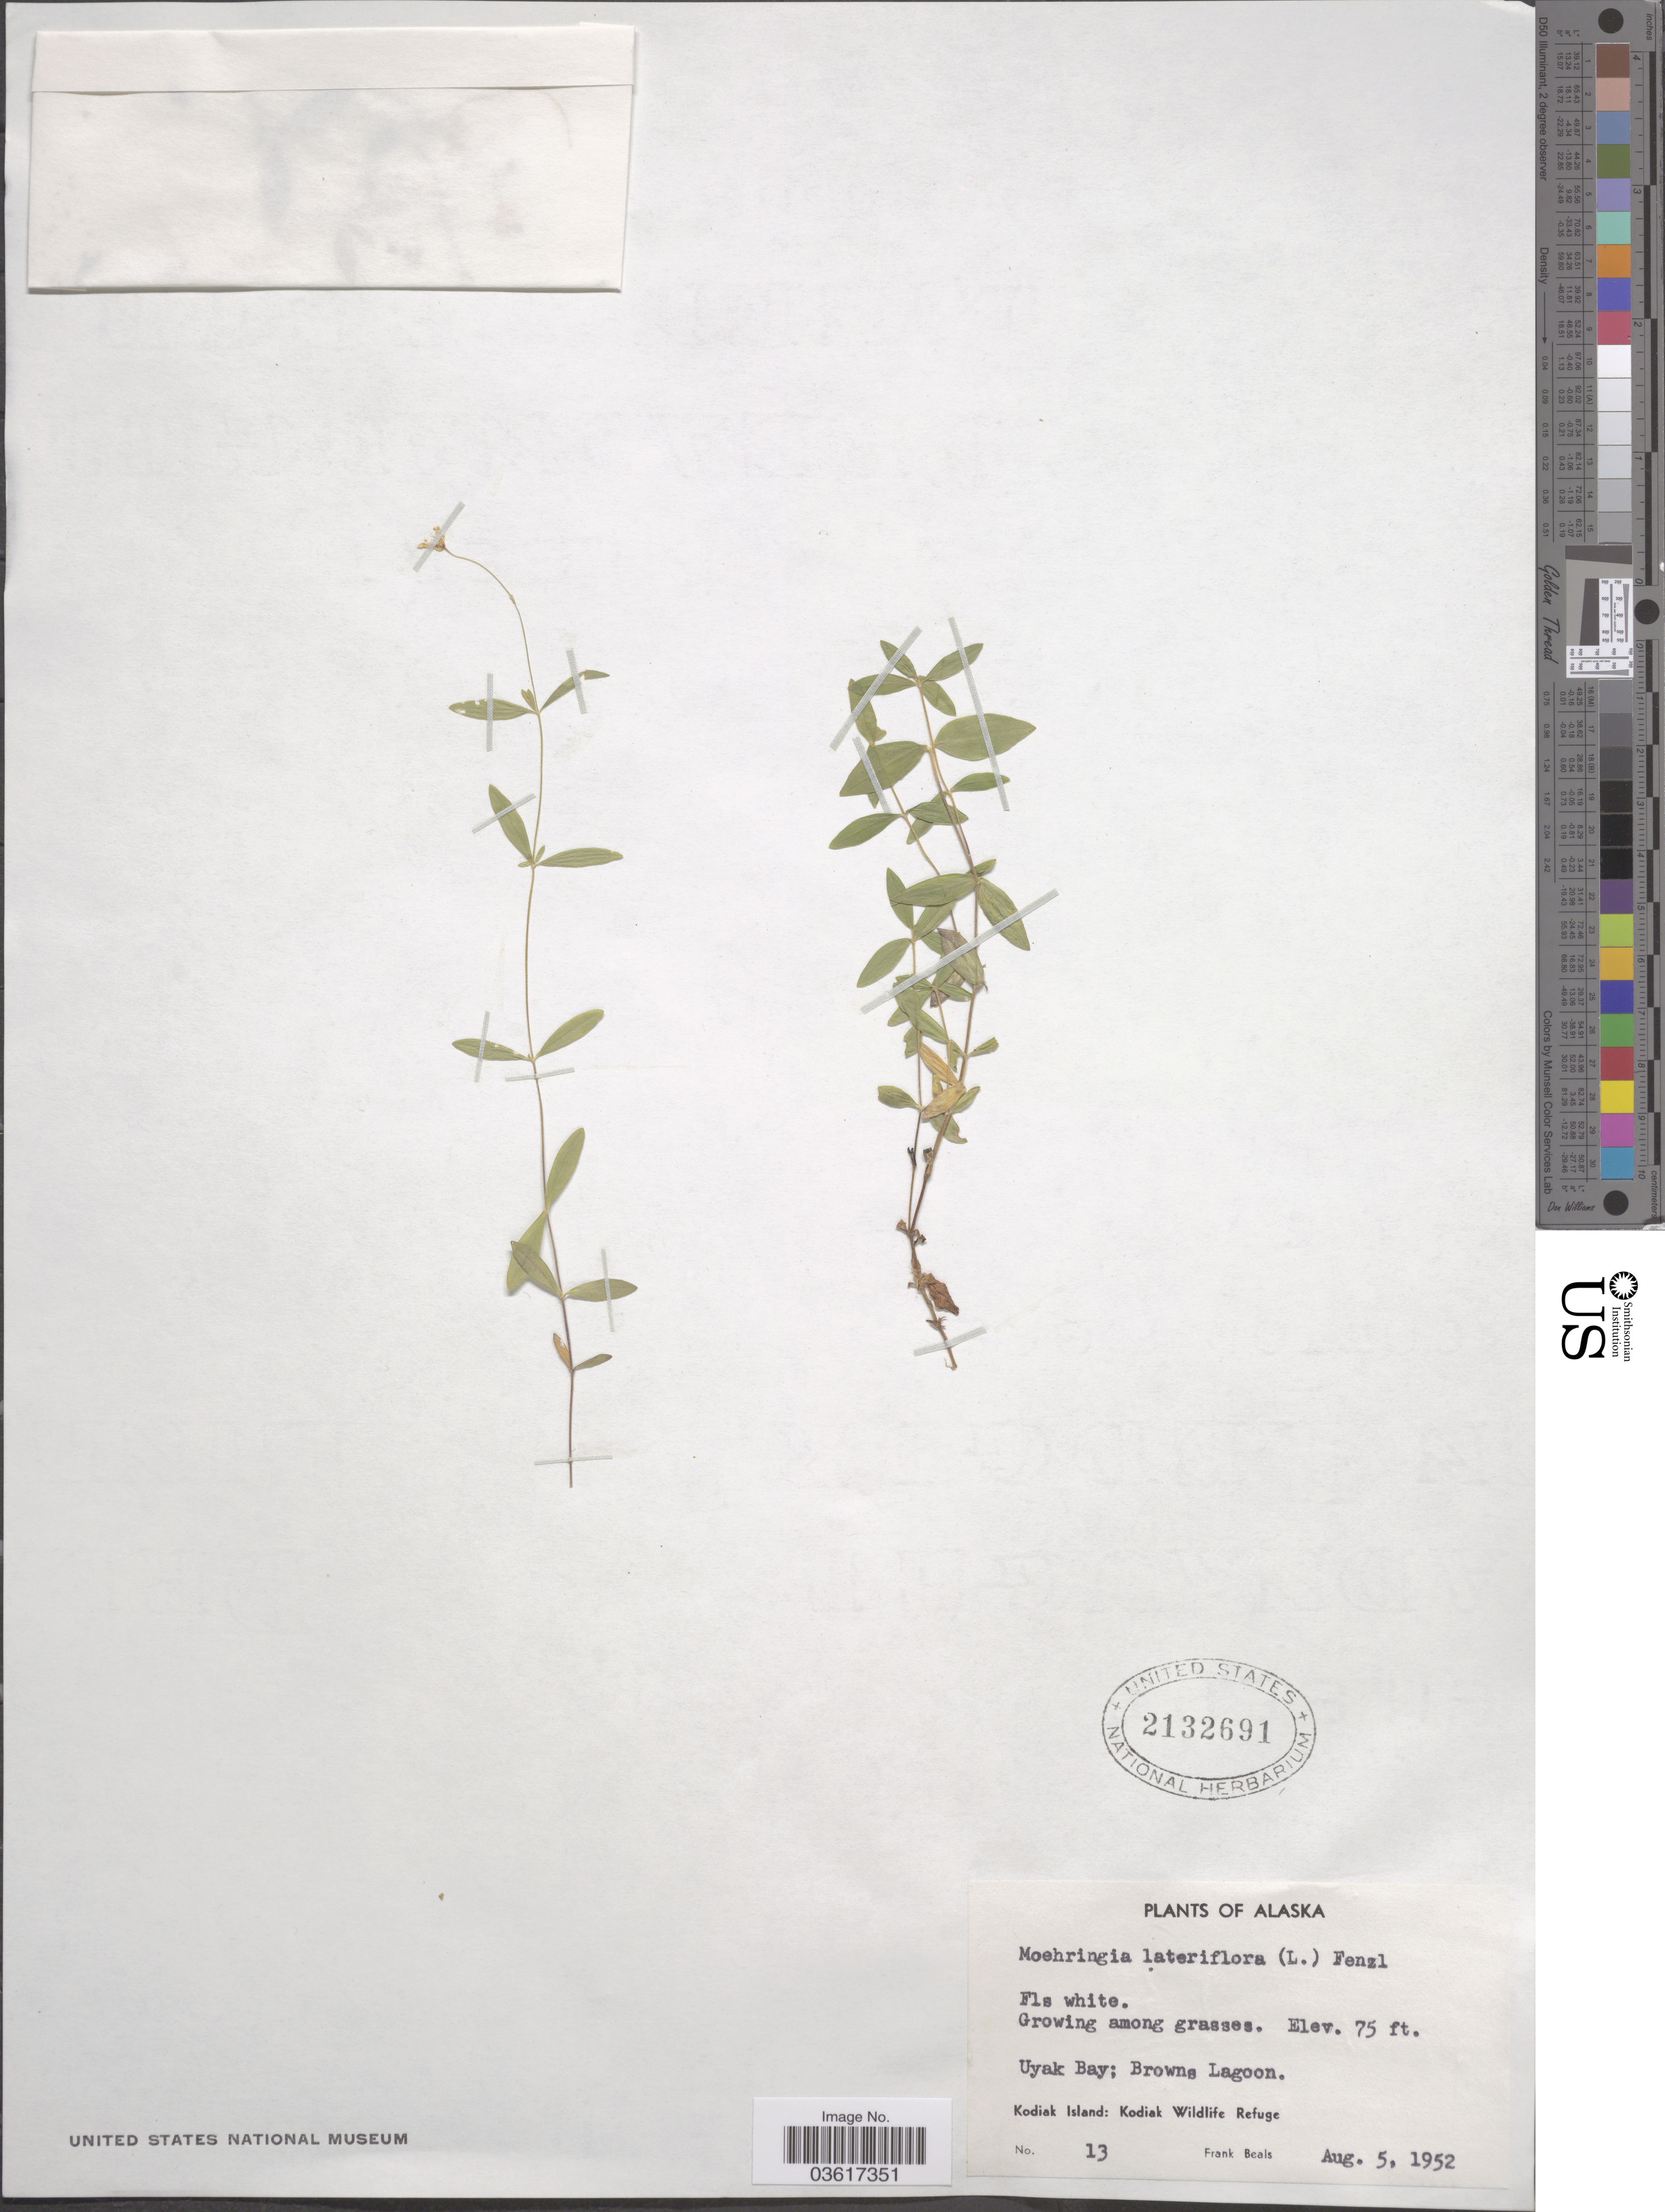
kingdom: Plantae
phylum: Tracheophyta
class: Magnoliopsida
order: Caryophyllales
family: Caryophyllaceae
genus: Moehringia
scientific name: Moehringia lateriflora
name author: (L.) Fenzl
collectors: F. Beals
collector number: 13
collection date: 1952-08-05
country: United States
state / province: Alaska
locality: Uyak Bay; Browns Lagoon. Kodiak Island: Kodiak Wildlife Refuge.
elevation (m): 23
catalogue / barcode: US 2132691